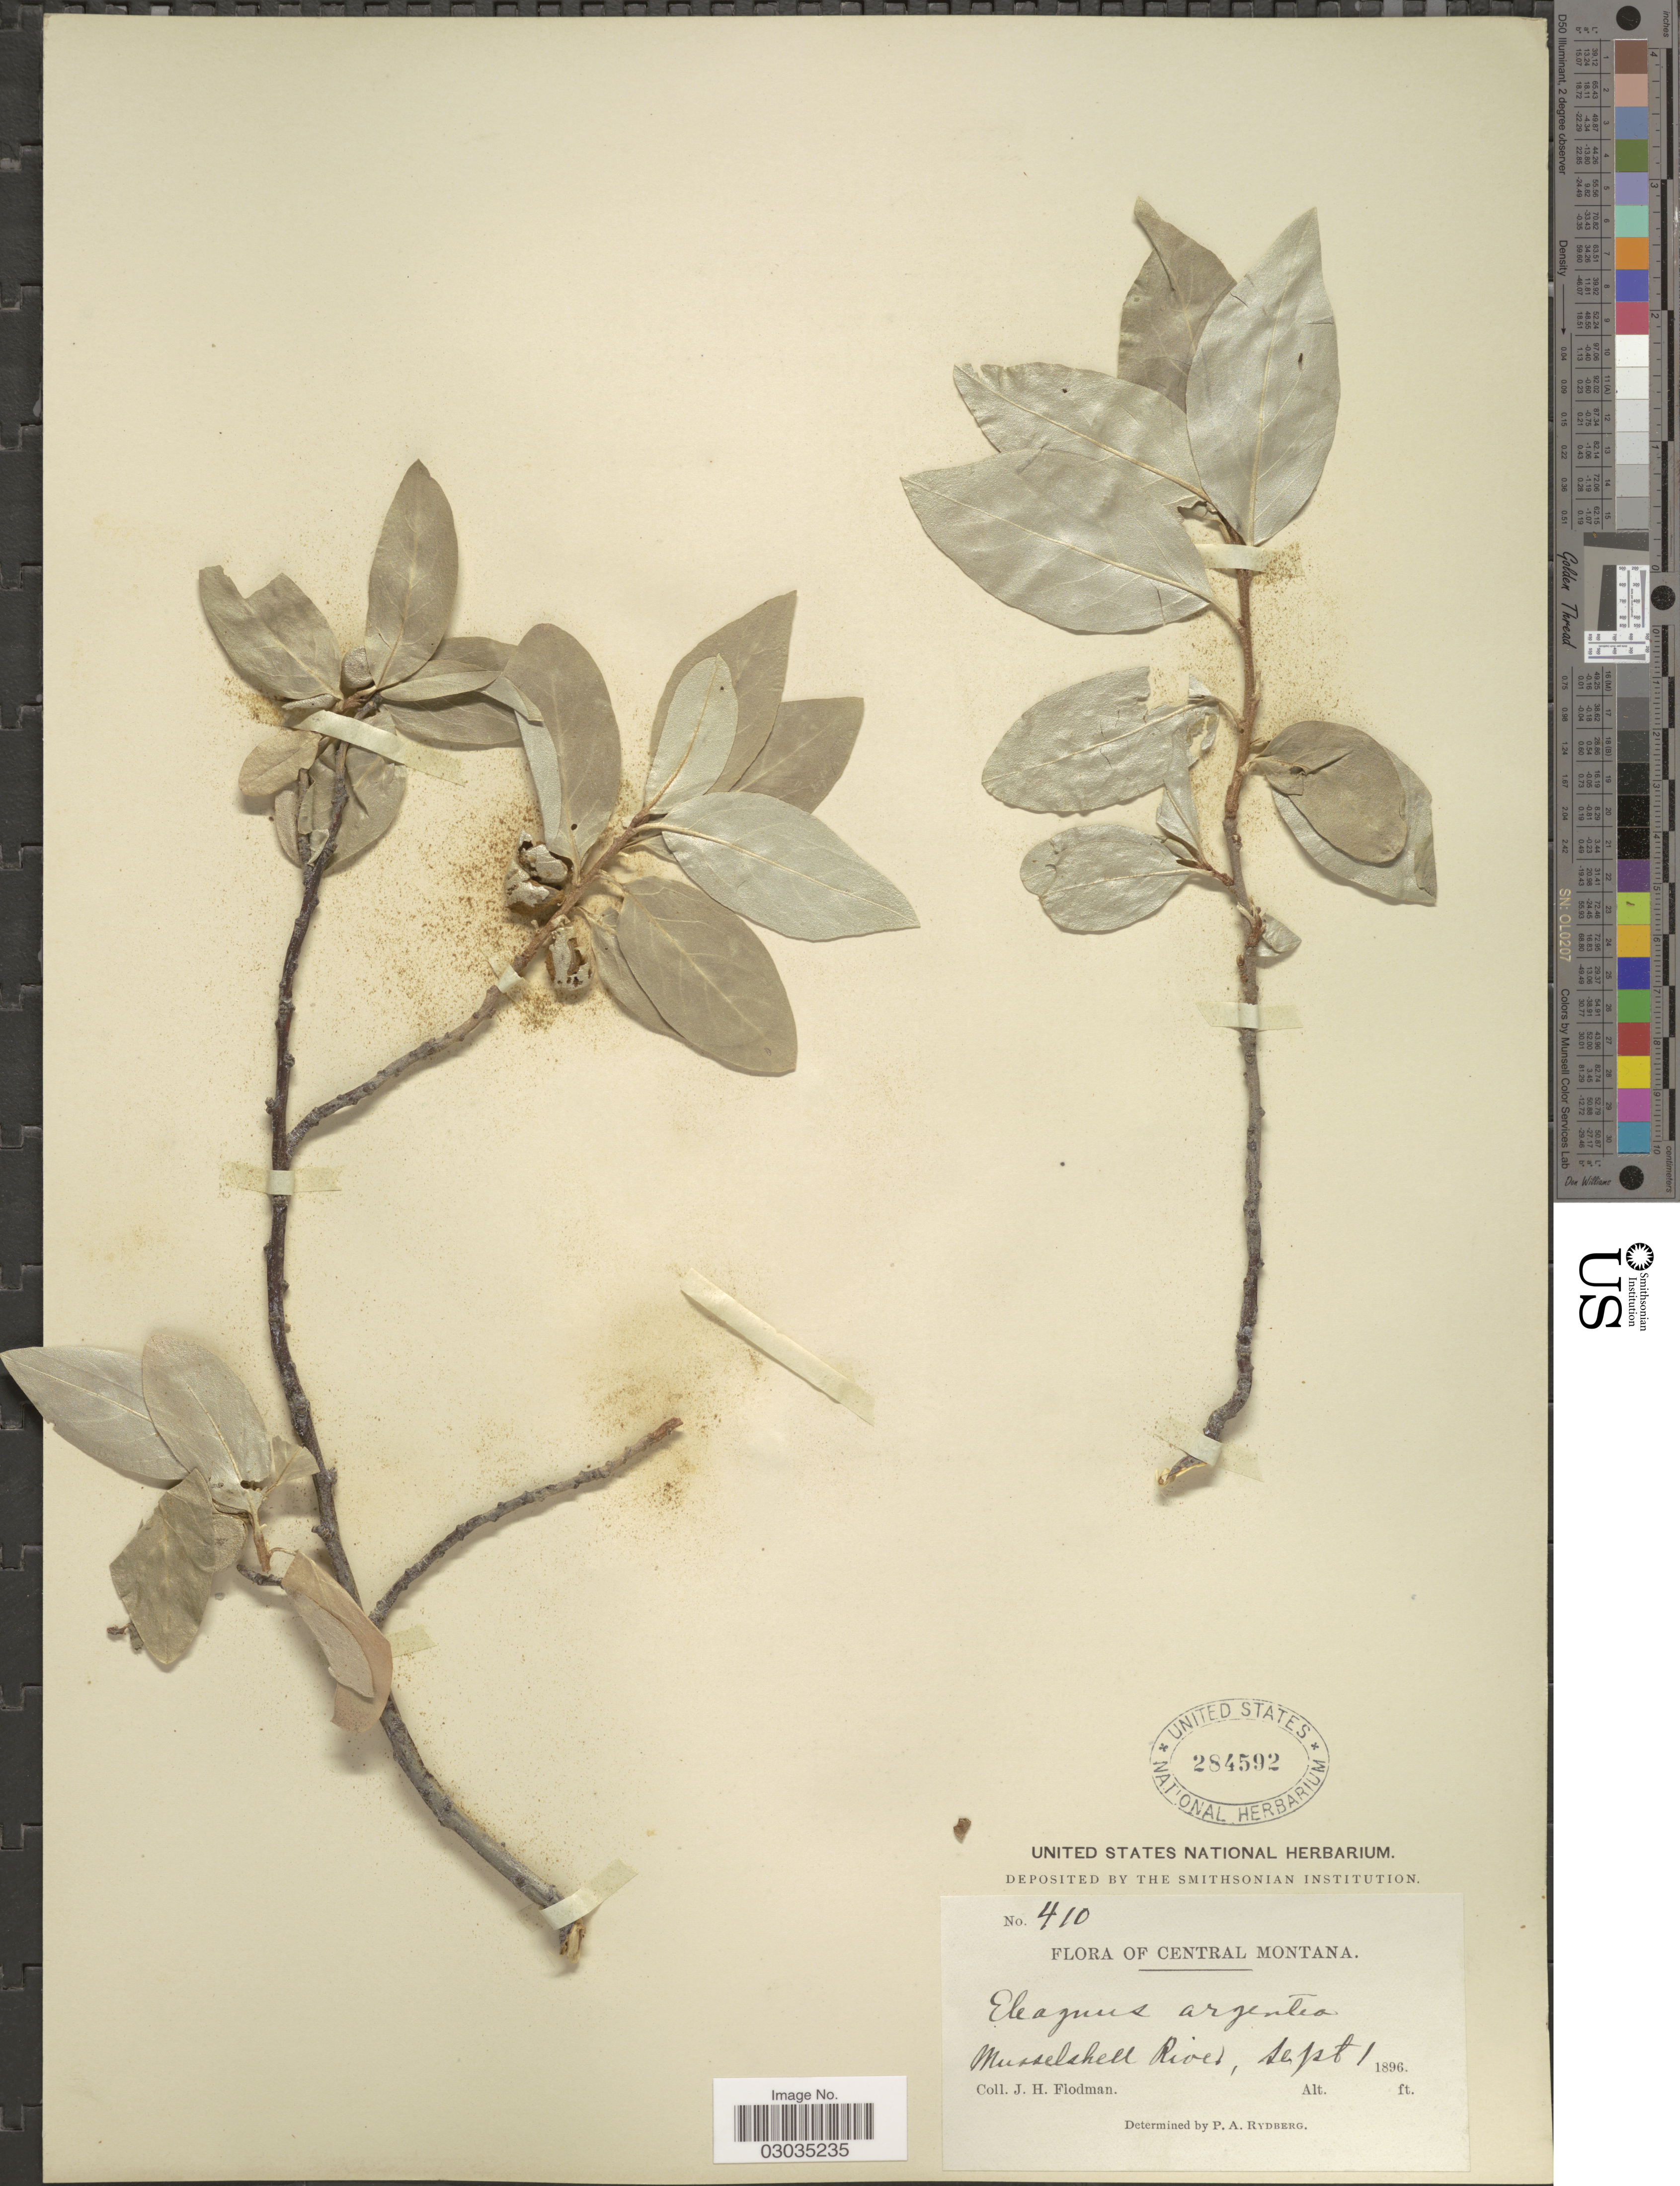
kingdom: Plantae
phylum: Tracheophyta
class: Magnoliopsida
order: Rosales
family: Elaeagnaceae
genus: Elaeagnus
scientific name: Elaeagnus commutata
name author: Bernh. ex Rydb.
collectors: J. Flodman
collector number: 410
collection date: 1896-09-01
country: United States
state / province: Montana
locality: Central Montana, Musselshell River.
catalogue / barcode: US 284592